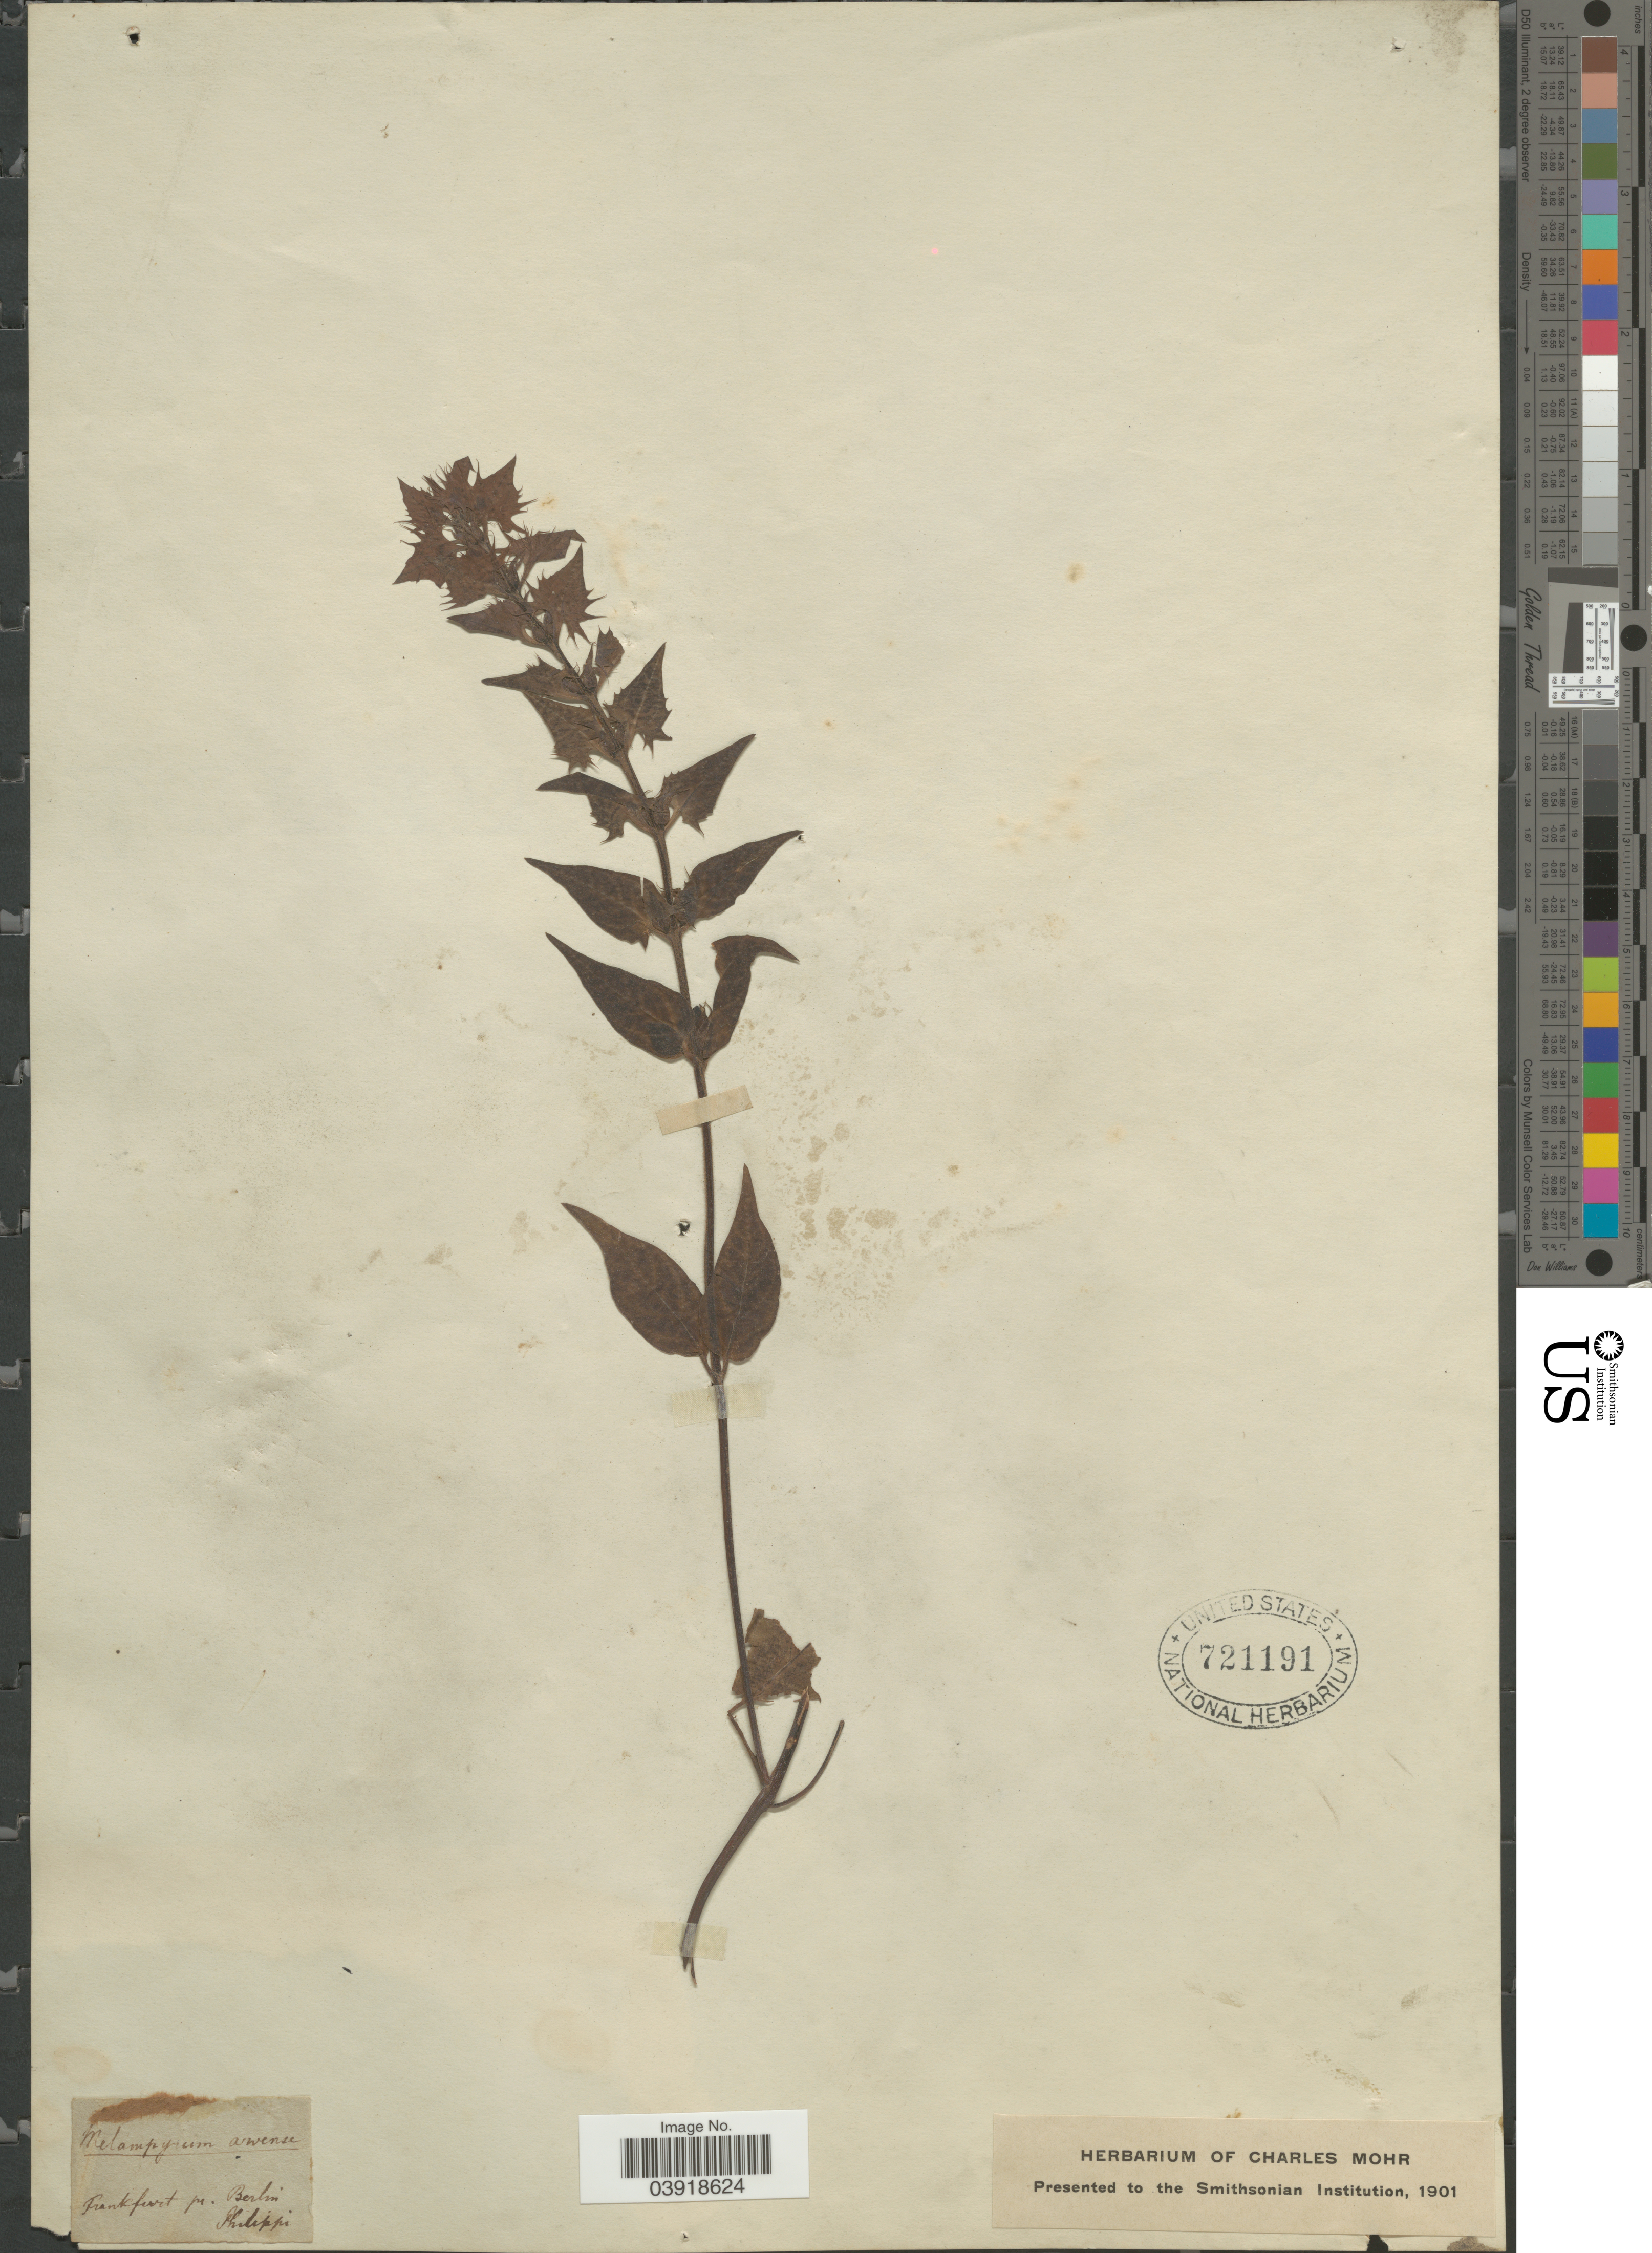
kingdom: Plantae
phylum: Tracheophyta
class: Magnoliopsida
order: Lamiales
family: Orobanchaceae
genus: Melampyrum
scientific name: Melampyrum arvense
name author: L.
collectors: -. Philippi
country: Germany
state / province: Berlin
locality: Frankfurt pr. Berlin.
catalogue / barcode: US 721191